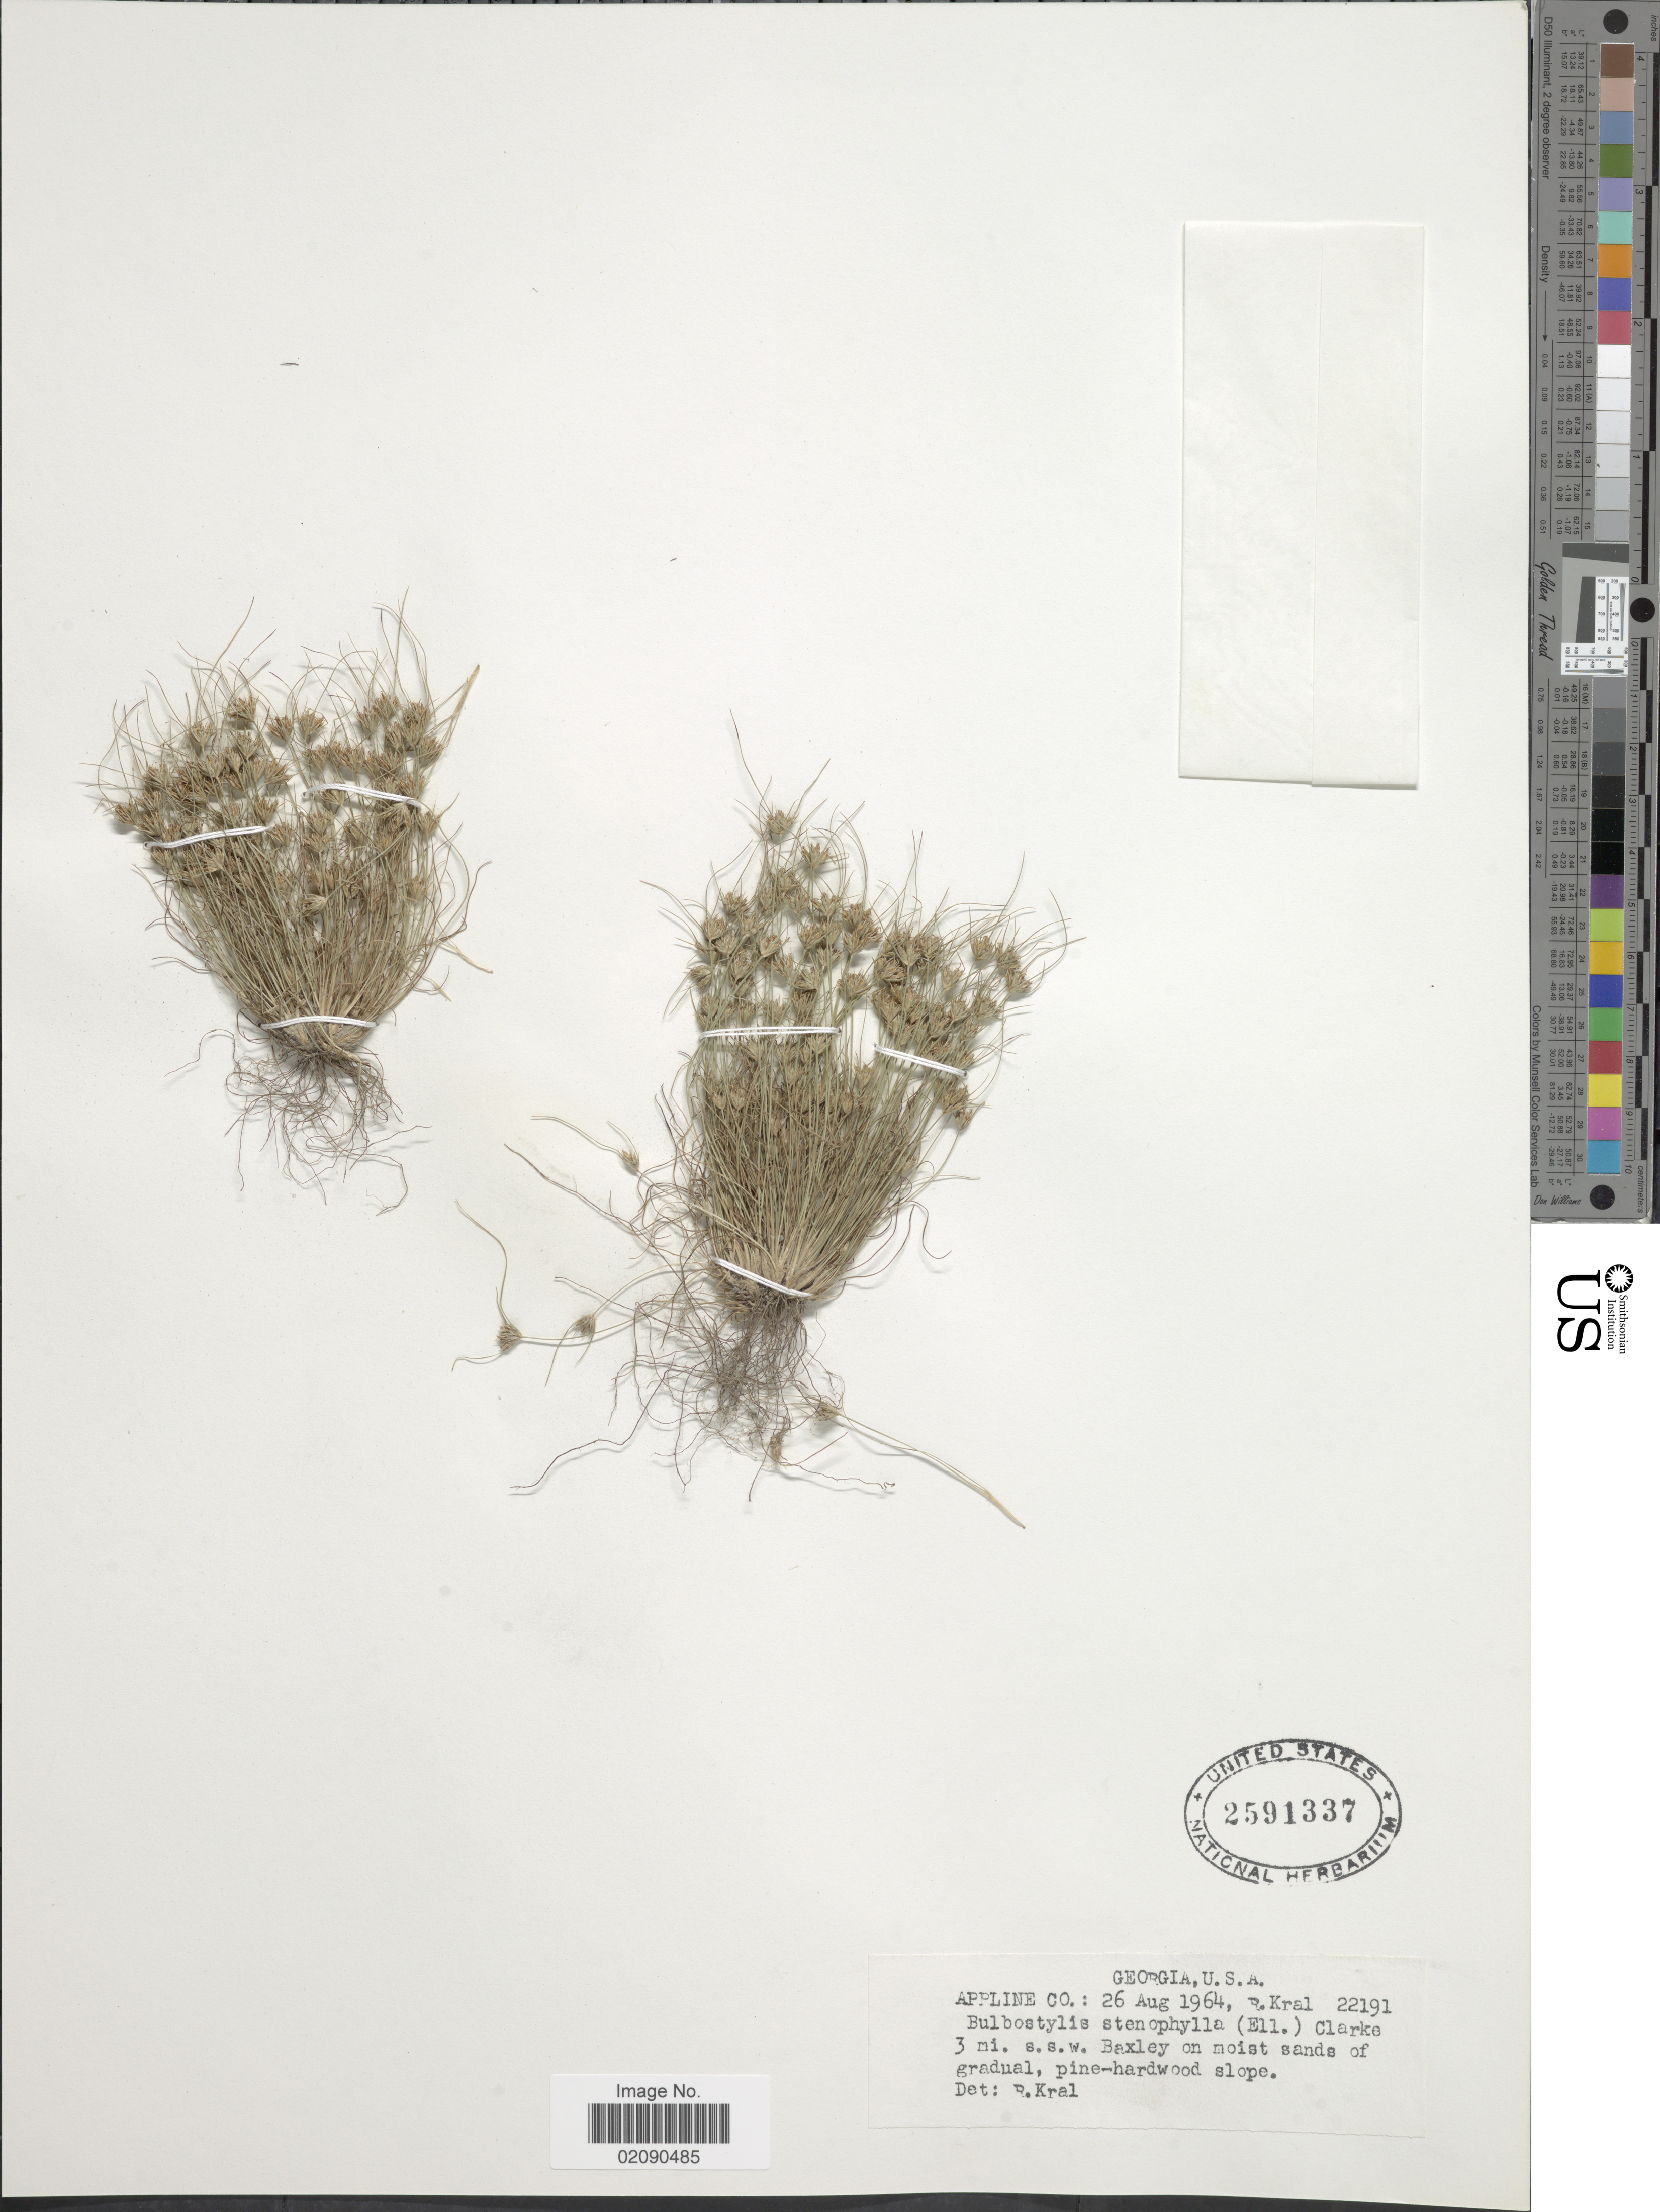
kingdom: Plantae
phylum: Tracheophyta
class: Liliopsida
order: Poales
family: Cyperaceae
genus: Bulbostylis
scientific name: Bulbostylis stenophylla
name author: (Elliott) C.B. Clarke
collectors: R. Kral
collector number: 22191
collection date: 1964-08-26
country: United States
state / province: Georgia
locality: Appline Co; 3 mi s.s.w. Baxley on moist sands of gradual, pine-hardwood slope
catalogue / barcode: US 2591337